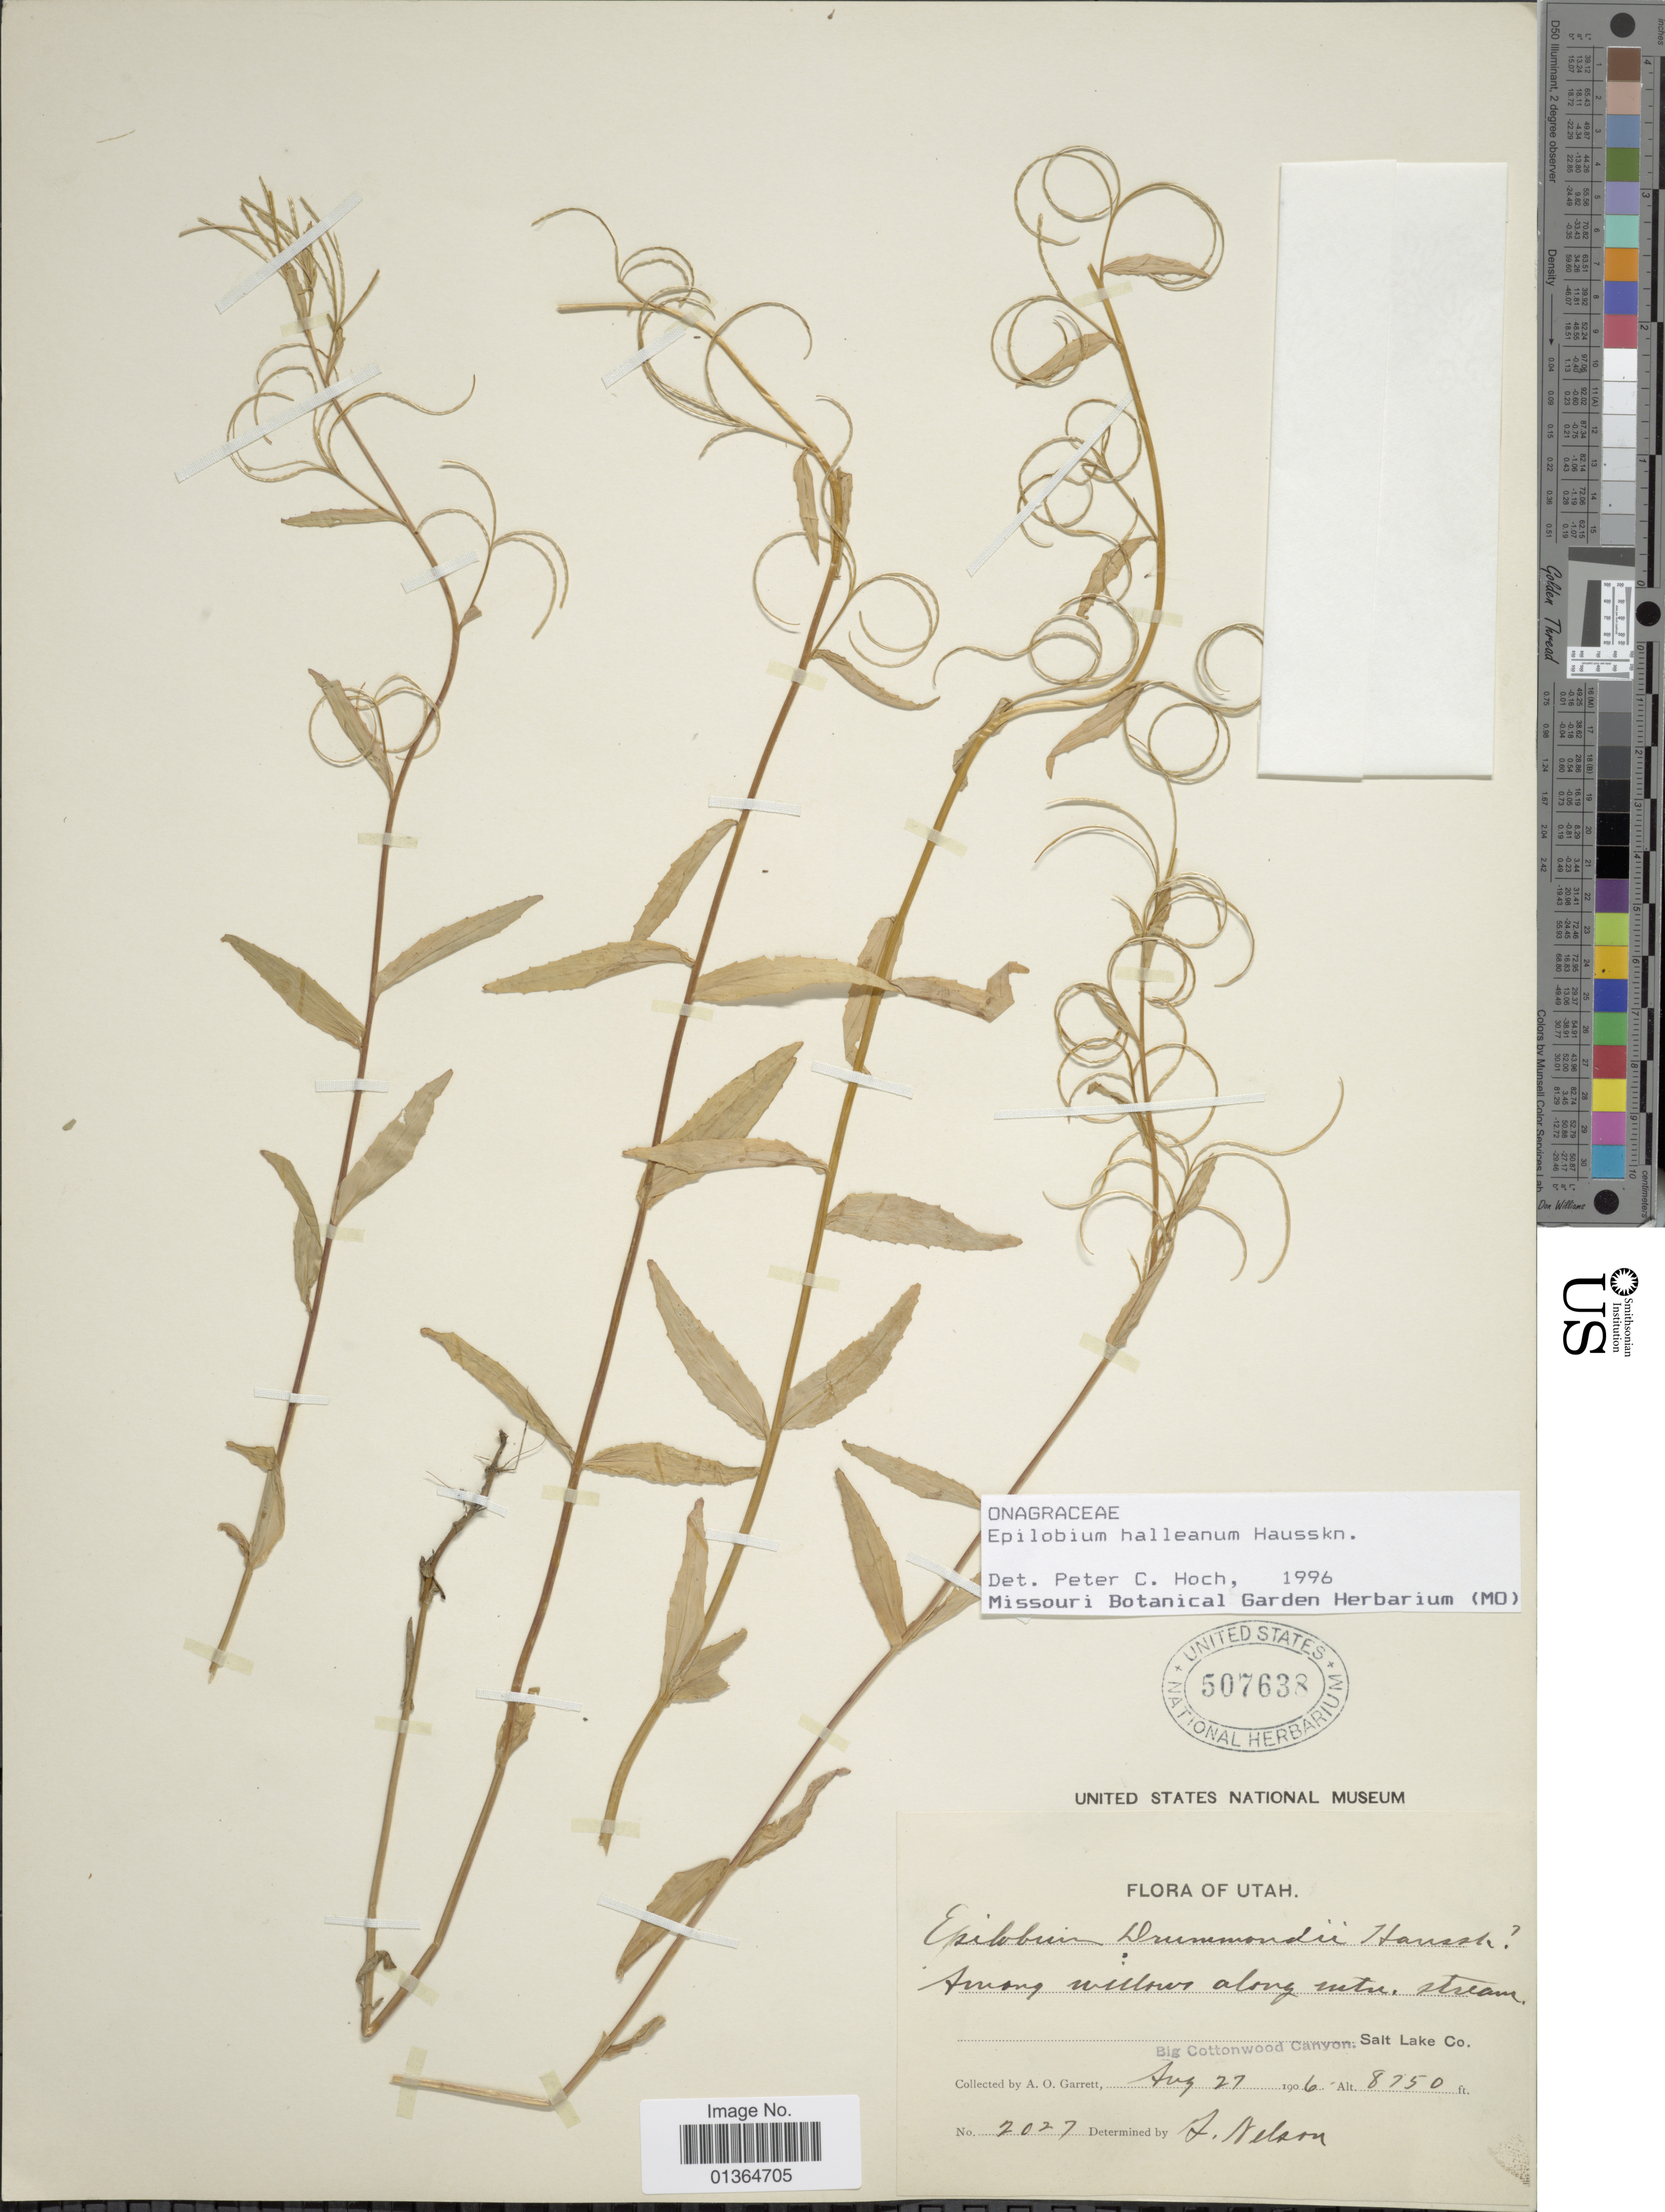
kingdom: Plantae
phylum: Tracheophyta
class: Magnoliopsida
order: Myrtales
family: Onagraceae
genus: Epilobium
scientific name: Epilobium hallianum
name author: Hausskn.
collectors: A. O. Garrett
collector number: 2027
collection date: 1906-08-27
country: United States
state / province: Utah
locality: Big Cottonwood Canyon, Salt Lake Co.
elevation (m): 2667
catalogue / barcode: US 507638